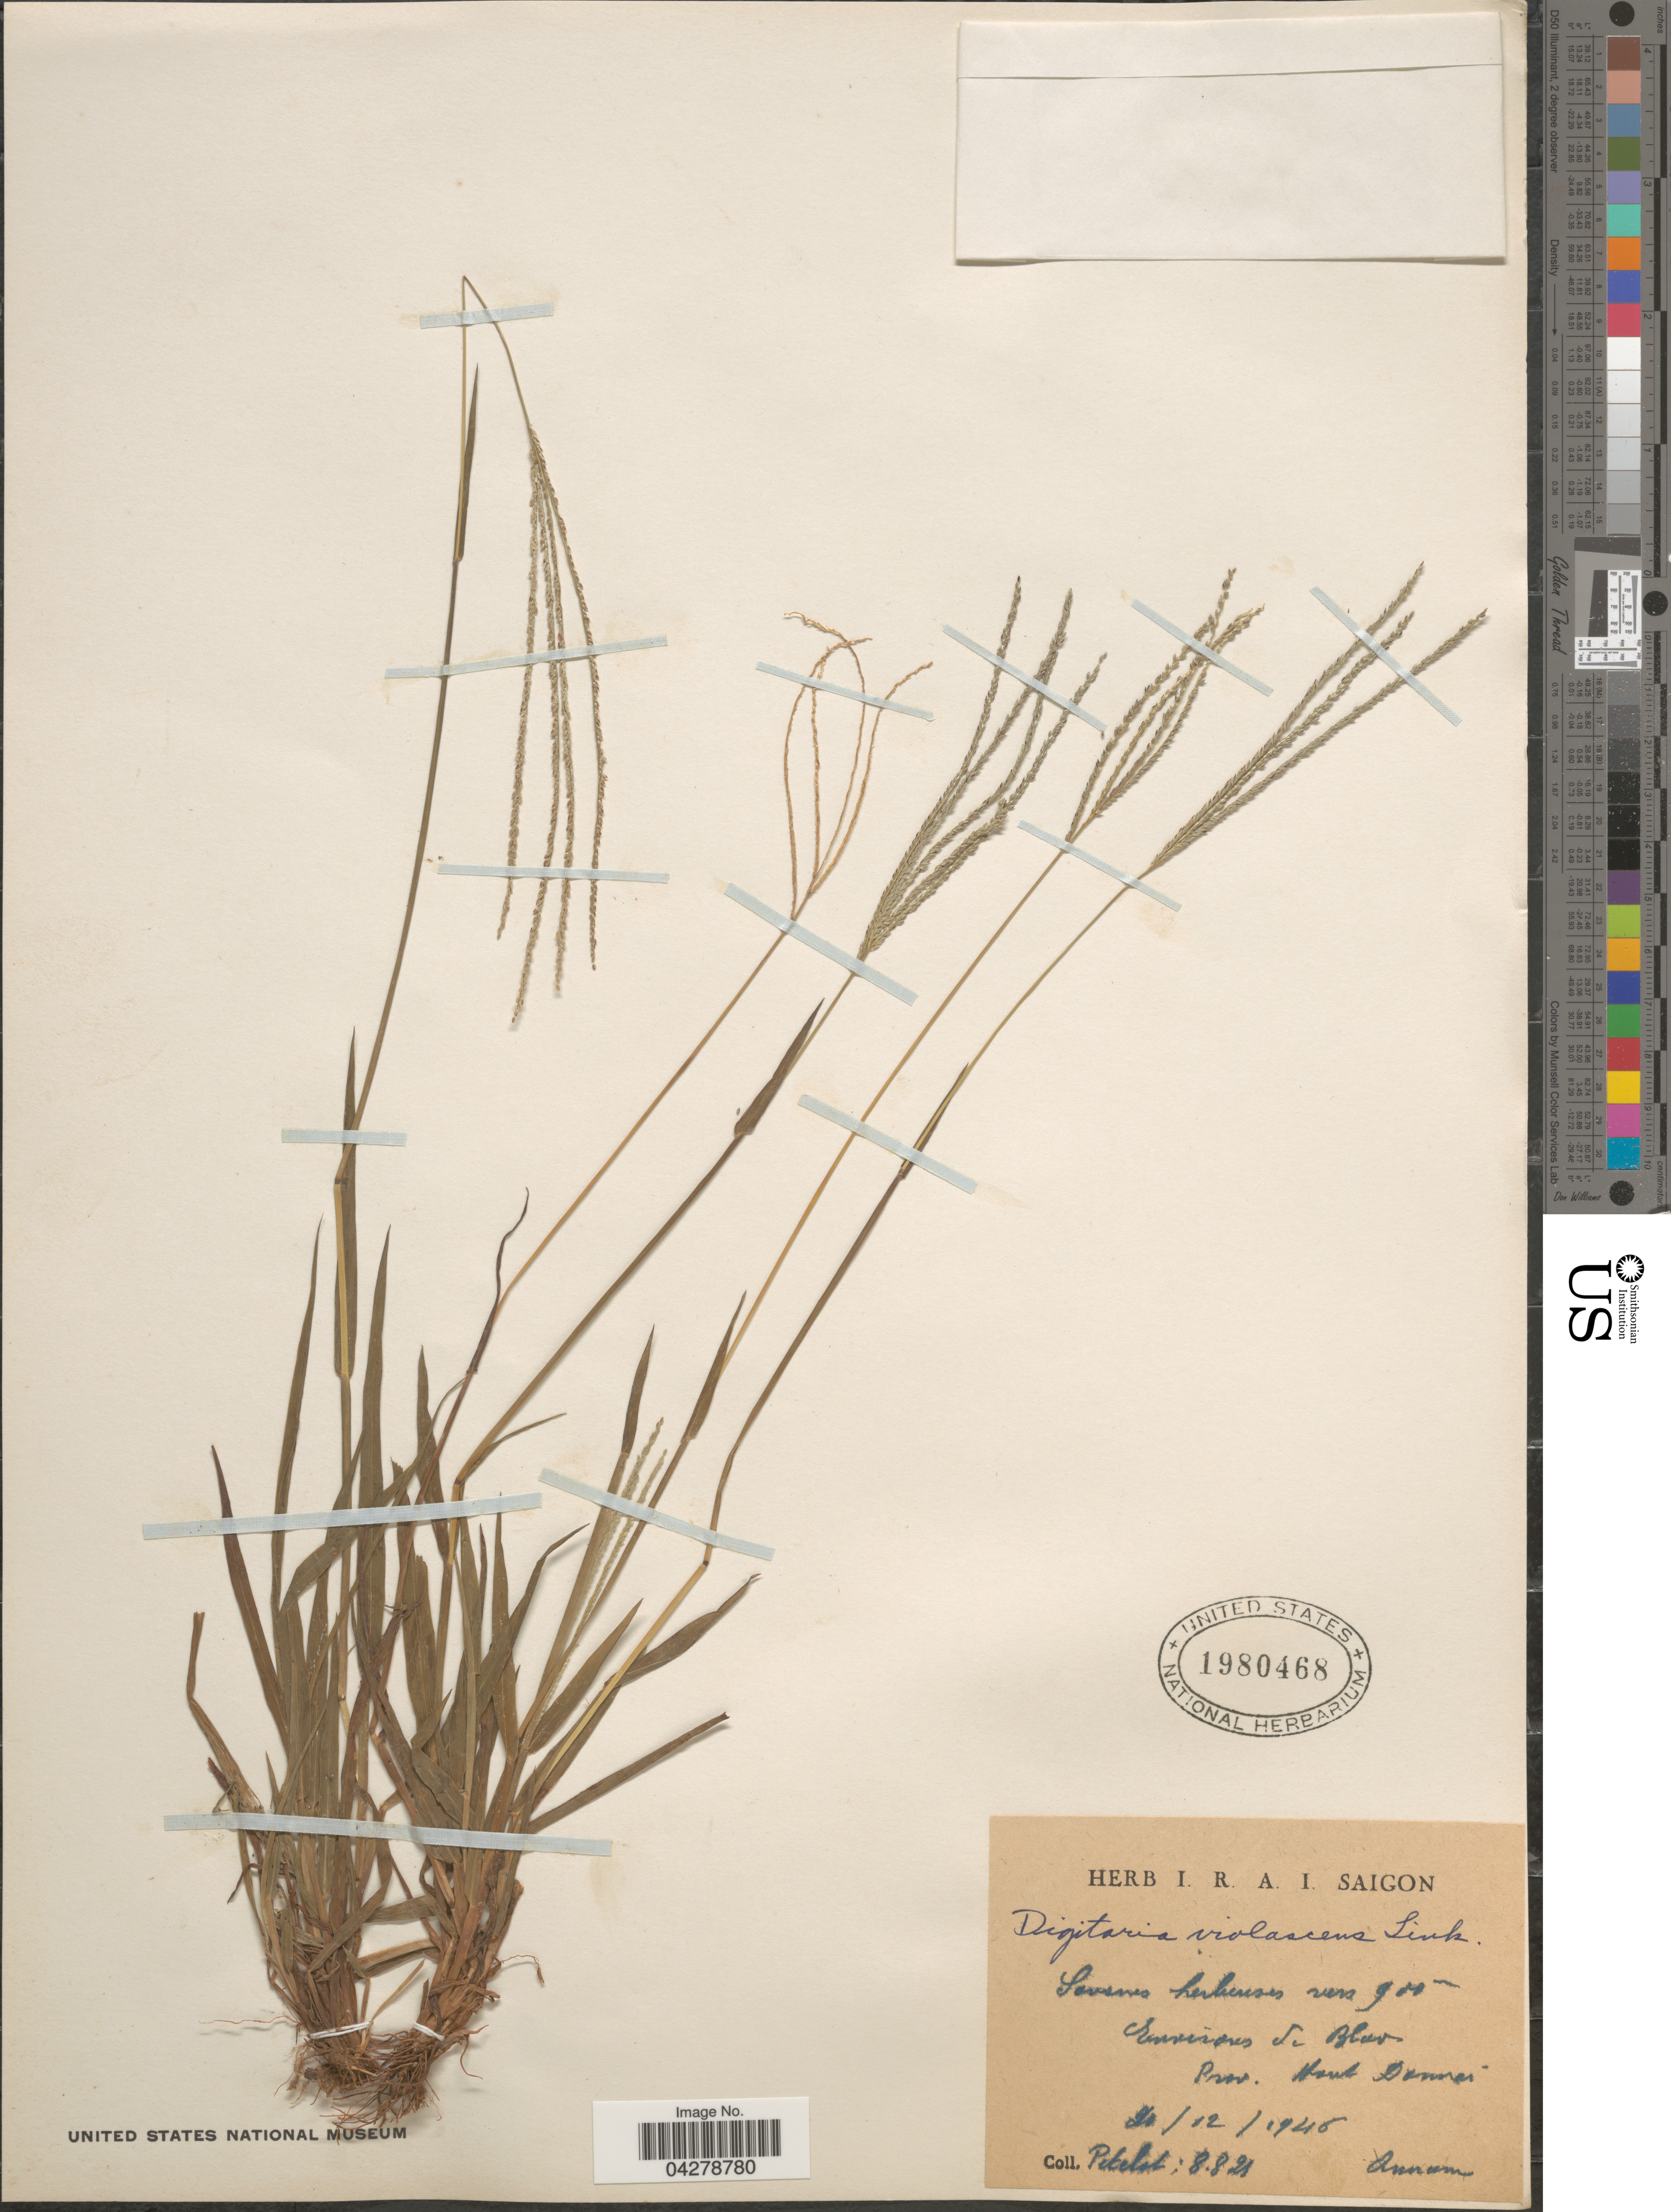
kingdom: Plantae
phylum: Tracheophyta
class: Liliopsida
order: Poales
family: Poaceae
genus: Digitaria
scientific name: Digitaria violascens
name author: Link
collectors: Pételot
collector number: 8821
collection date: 1945-12-20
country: Vietnam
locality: Environs de Blao. Prov. Haut Donnai. Annam.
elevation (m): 900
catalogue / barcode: US 1980468